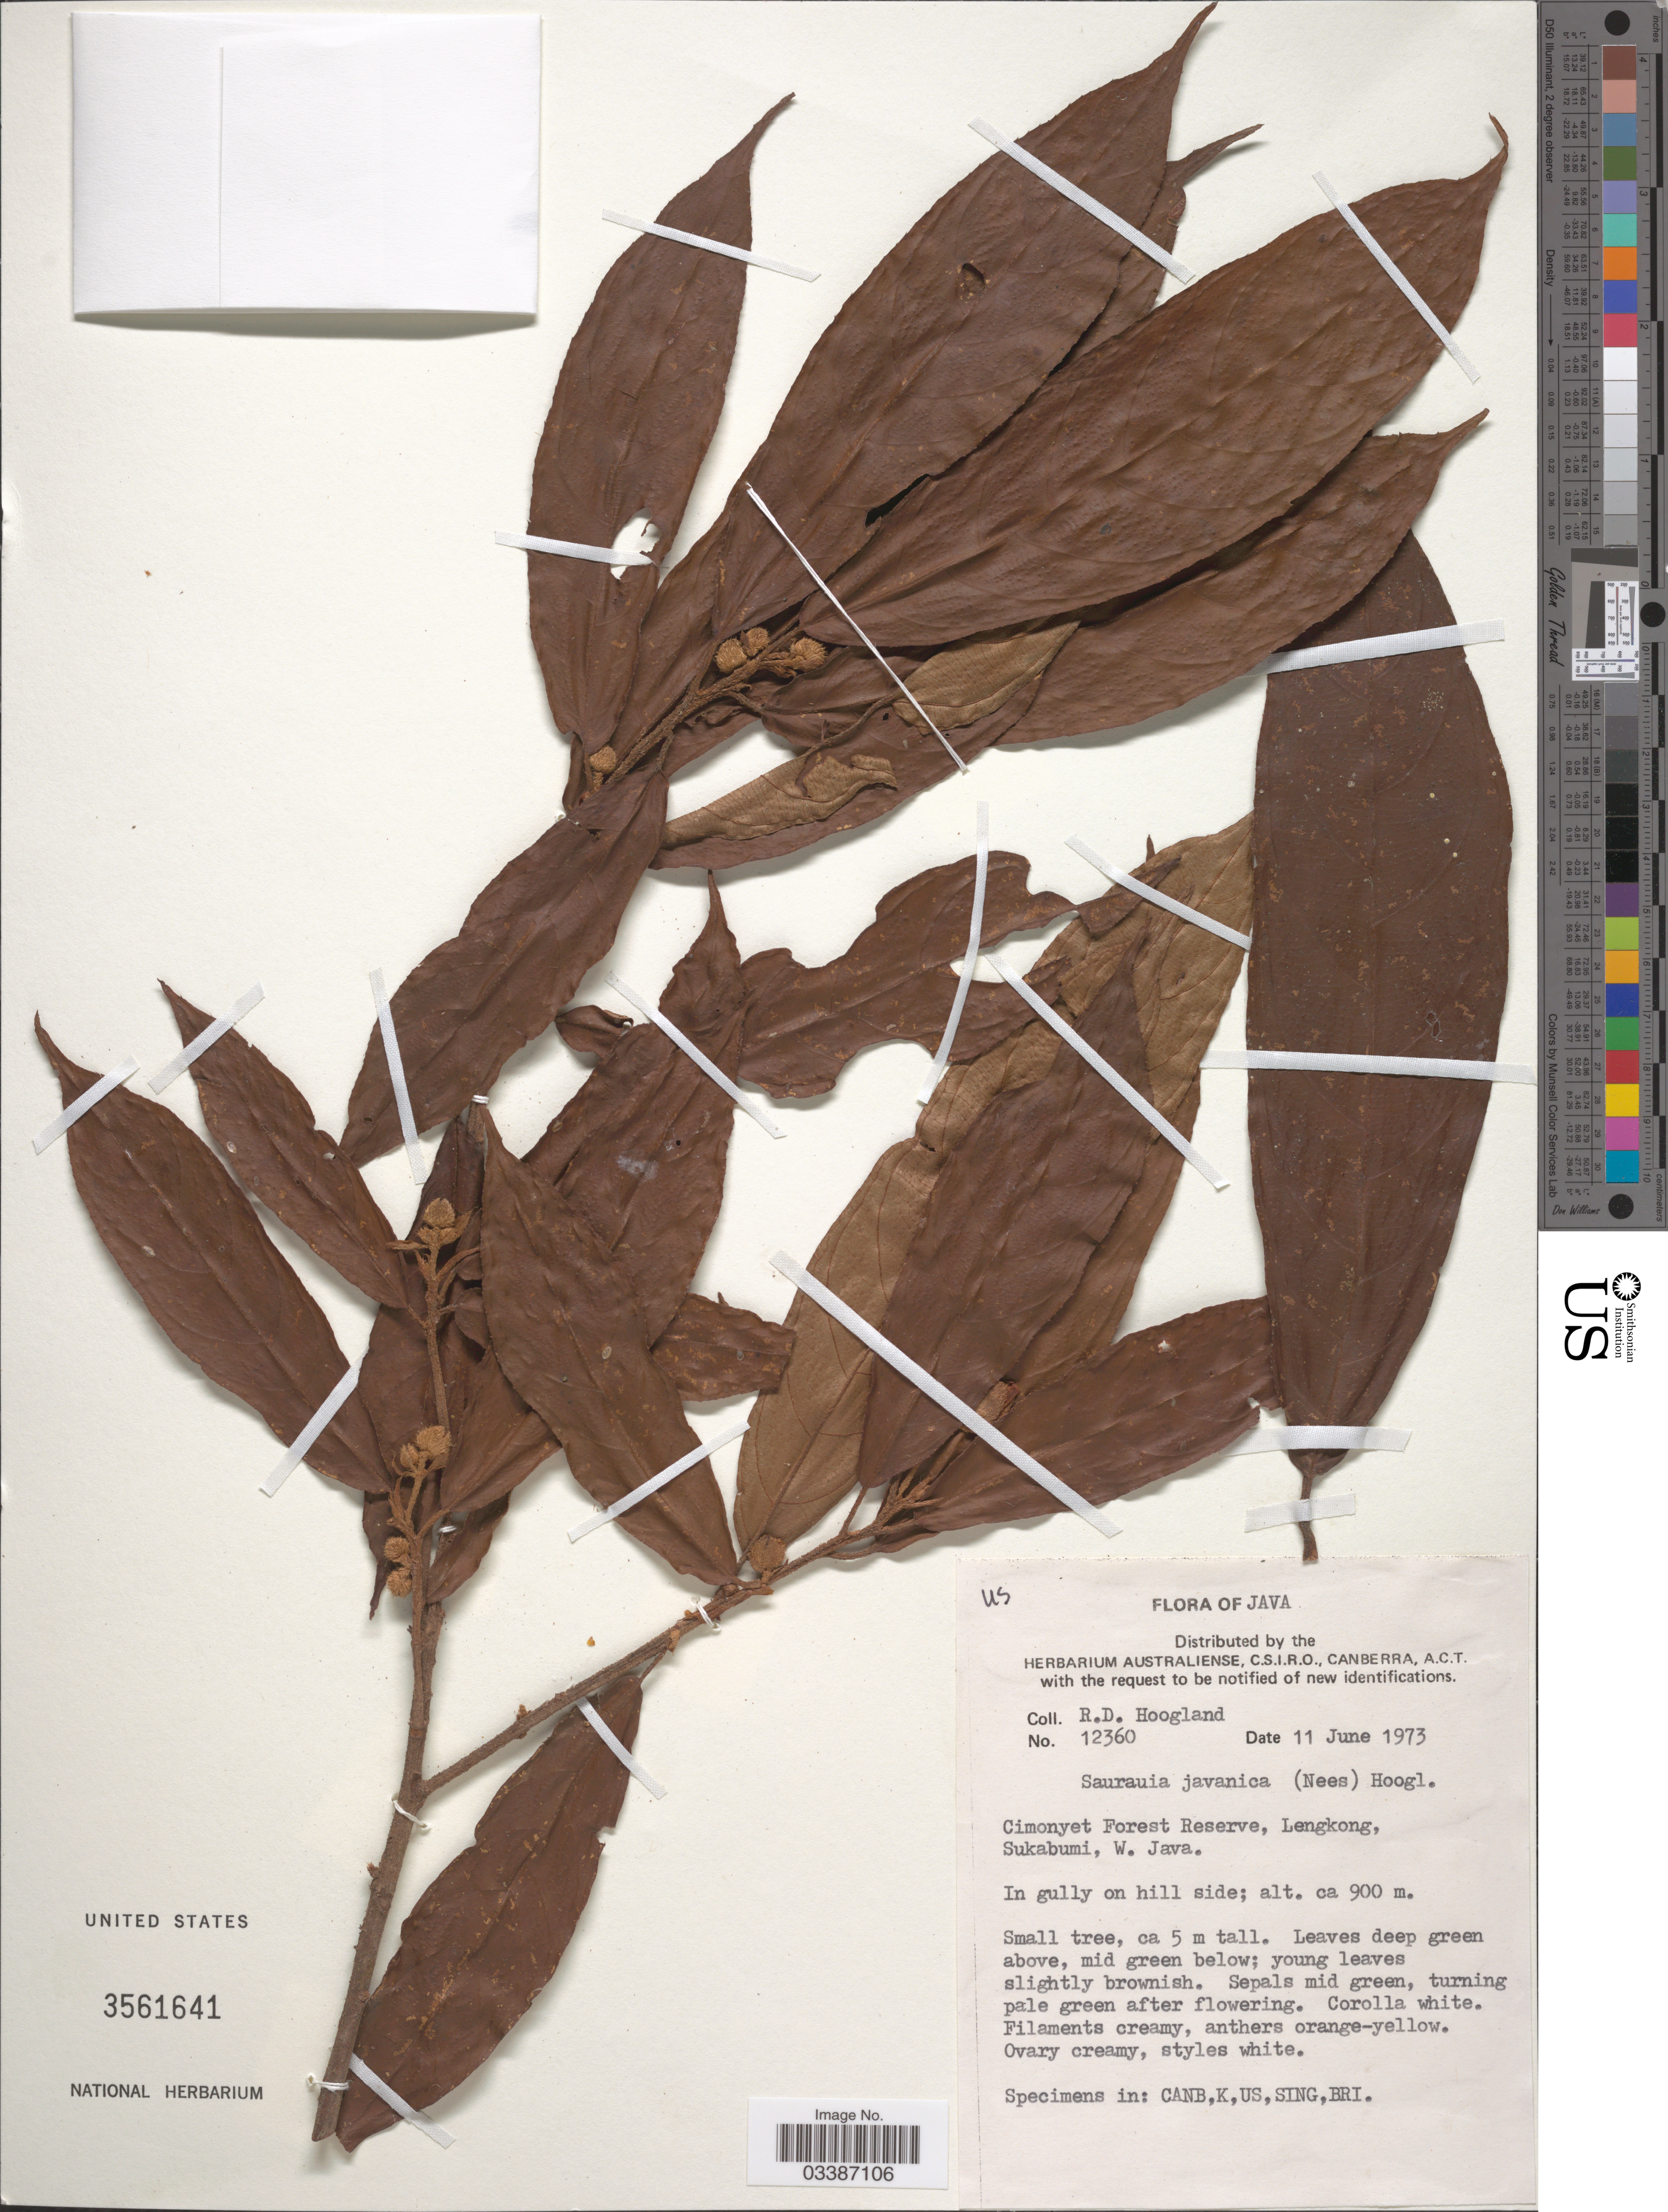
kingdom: Plantae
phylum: Tracheophyta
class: Magnoliopsida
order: Ericales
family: Actinidiaceae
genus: Saurauia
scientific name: Saurauia javanica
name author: (Nees) Hoogland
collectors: R. D. Hoogland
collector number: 12360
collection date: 1973-06-11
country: Indonesia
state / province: Java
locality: Cimonyet Forest Reserve, Lengkong, Sukabumi, W. Java.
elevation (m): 900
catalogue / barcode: US 3561641